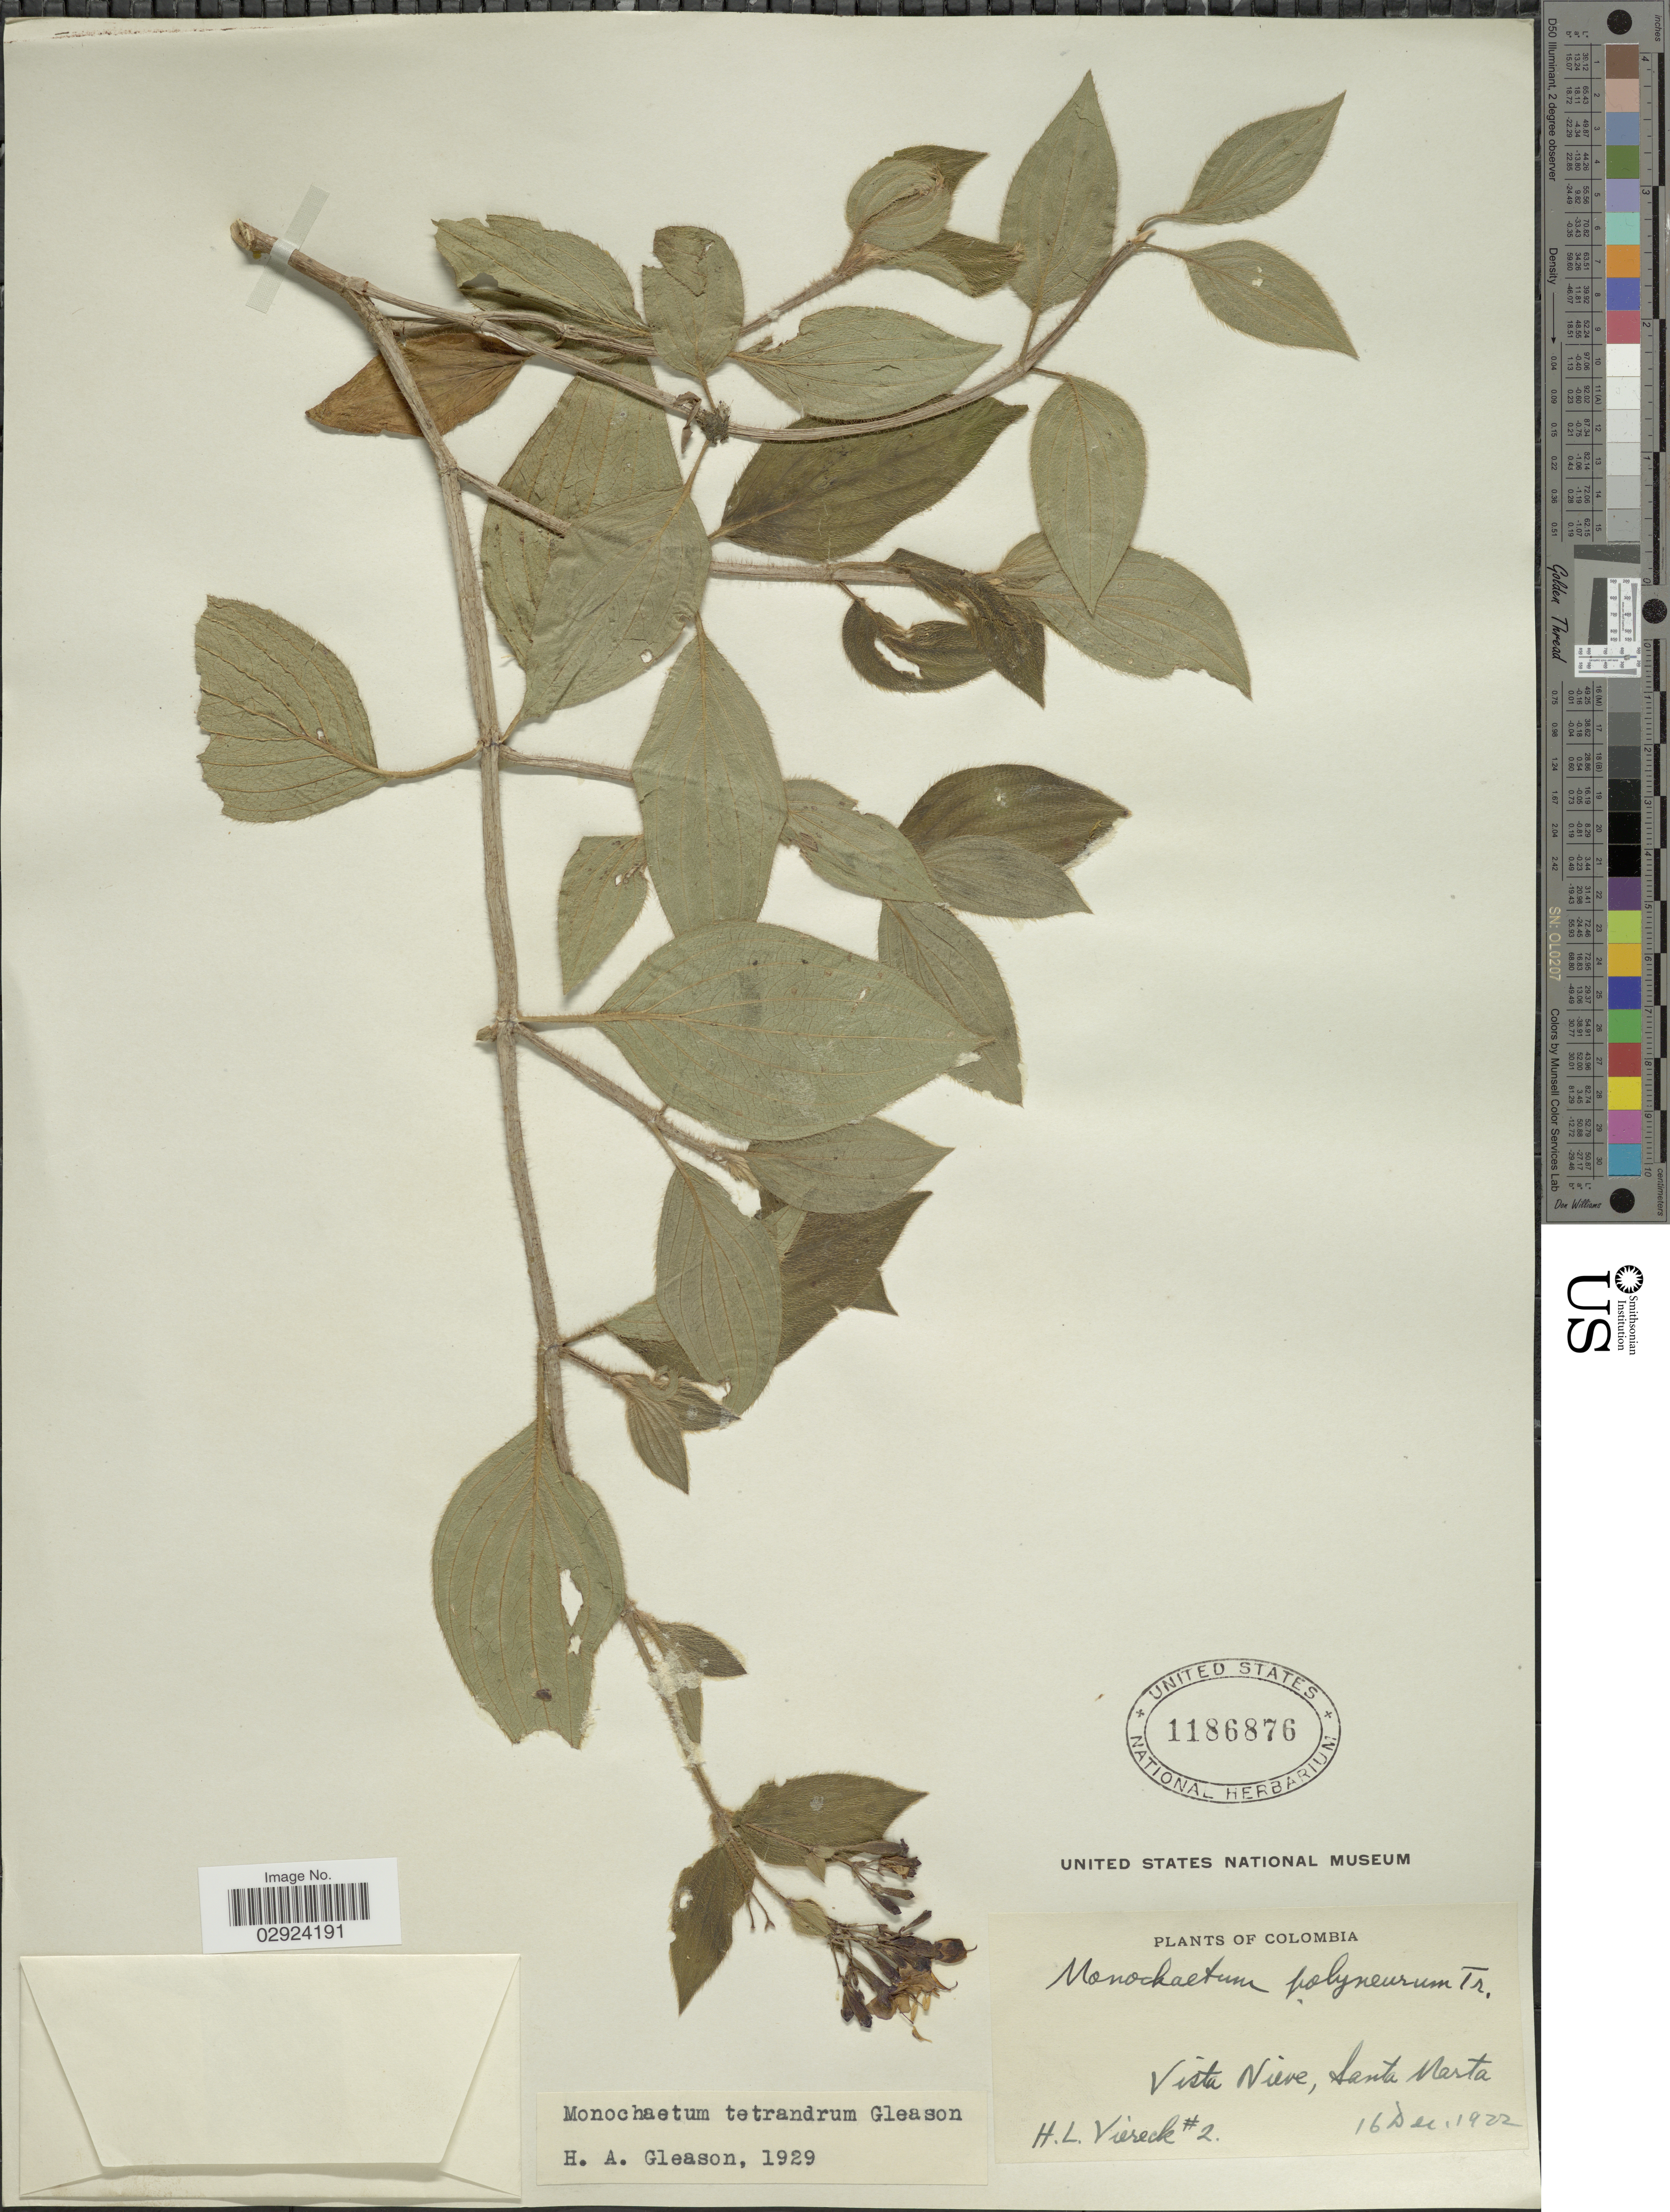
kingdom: Plantae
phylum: Tracheophyta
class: Magnoliopsida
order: Myrtales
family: Melastomataceae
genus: Monochaetum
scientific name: Monochaetum tetrandrum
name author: Gleason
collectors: H. L. Viereck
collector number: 2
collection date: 1922-12-16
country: Colombia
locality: Vista Nieve, Santa Marta.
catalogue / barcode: US 1186876